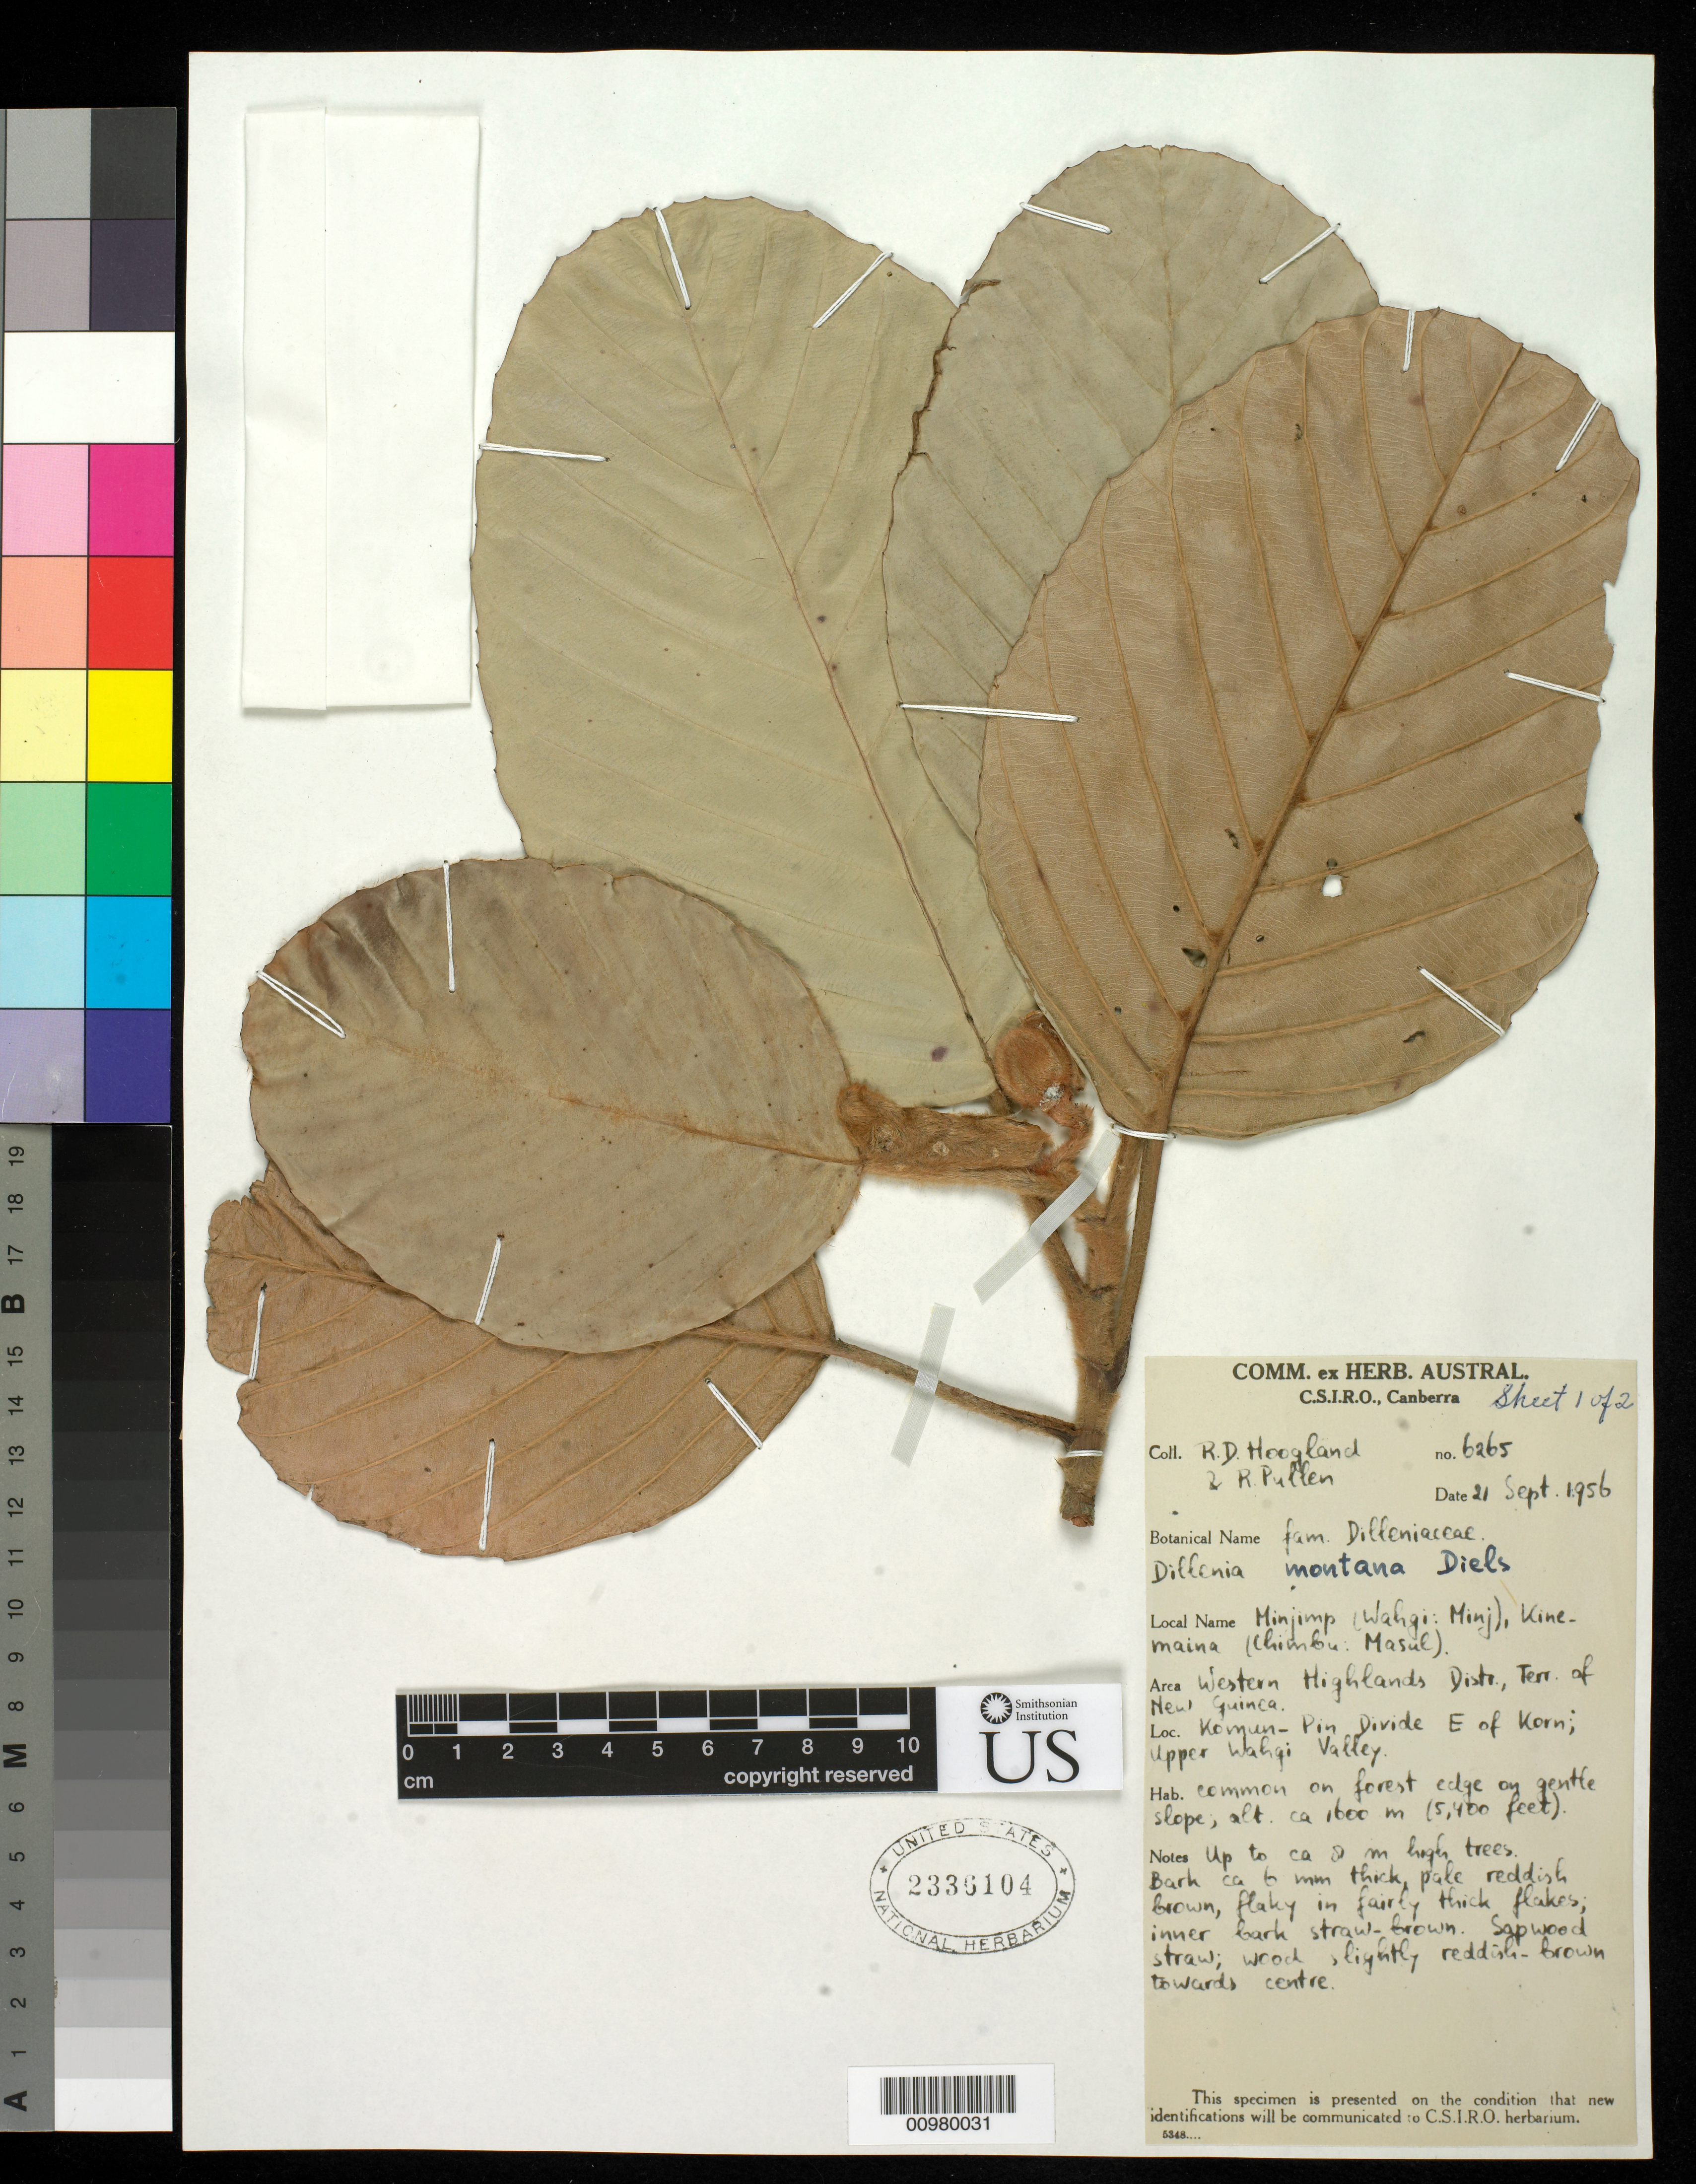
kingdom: Plantae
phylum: Tracheophyta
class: Magnoliopsida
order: Dilleniales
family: Dilleniaceae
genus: Dillenia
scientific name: Dillenia montana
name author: Diels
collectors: R. D. Hoogland, R. D. Hoogland & R. Pullen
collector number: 6265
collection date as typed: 21 Sep 1956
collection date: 1956-09-21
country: Papua New Guinea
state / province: Western Highlands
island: New Guinea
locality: Komum - Pin Divide E of Korn; Upper Wahgi Valley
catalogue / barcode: US 2336104